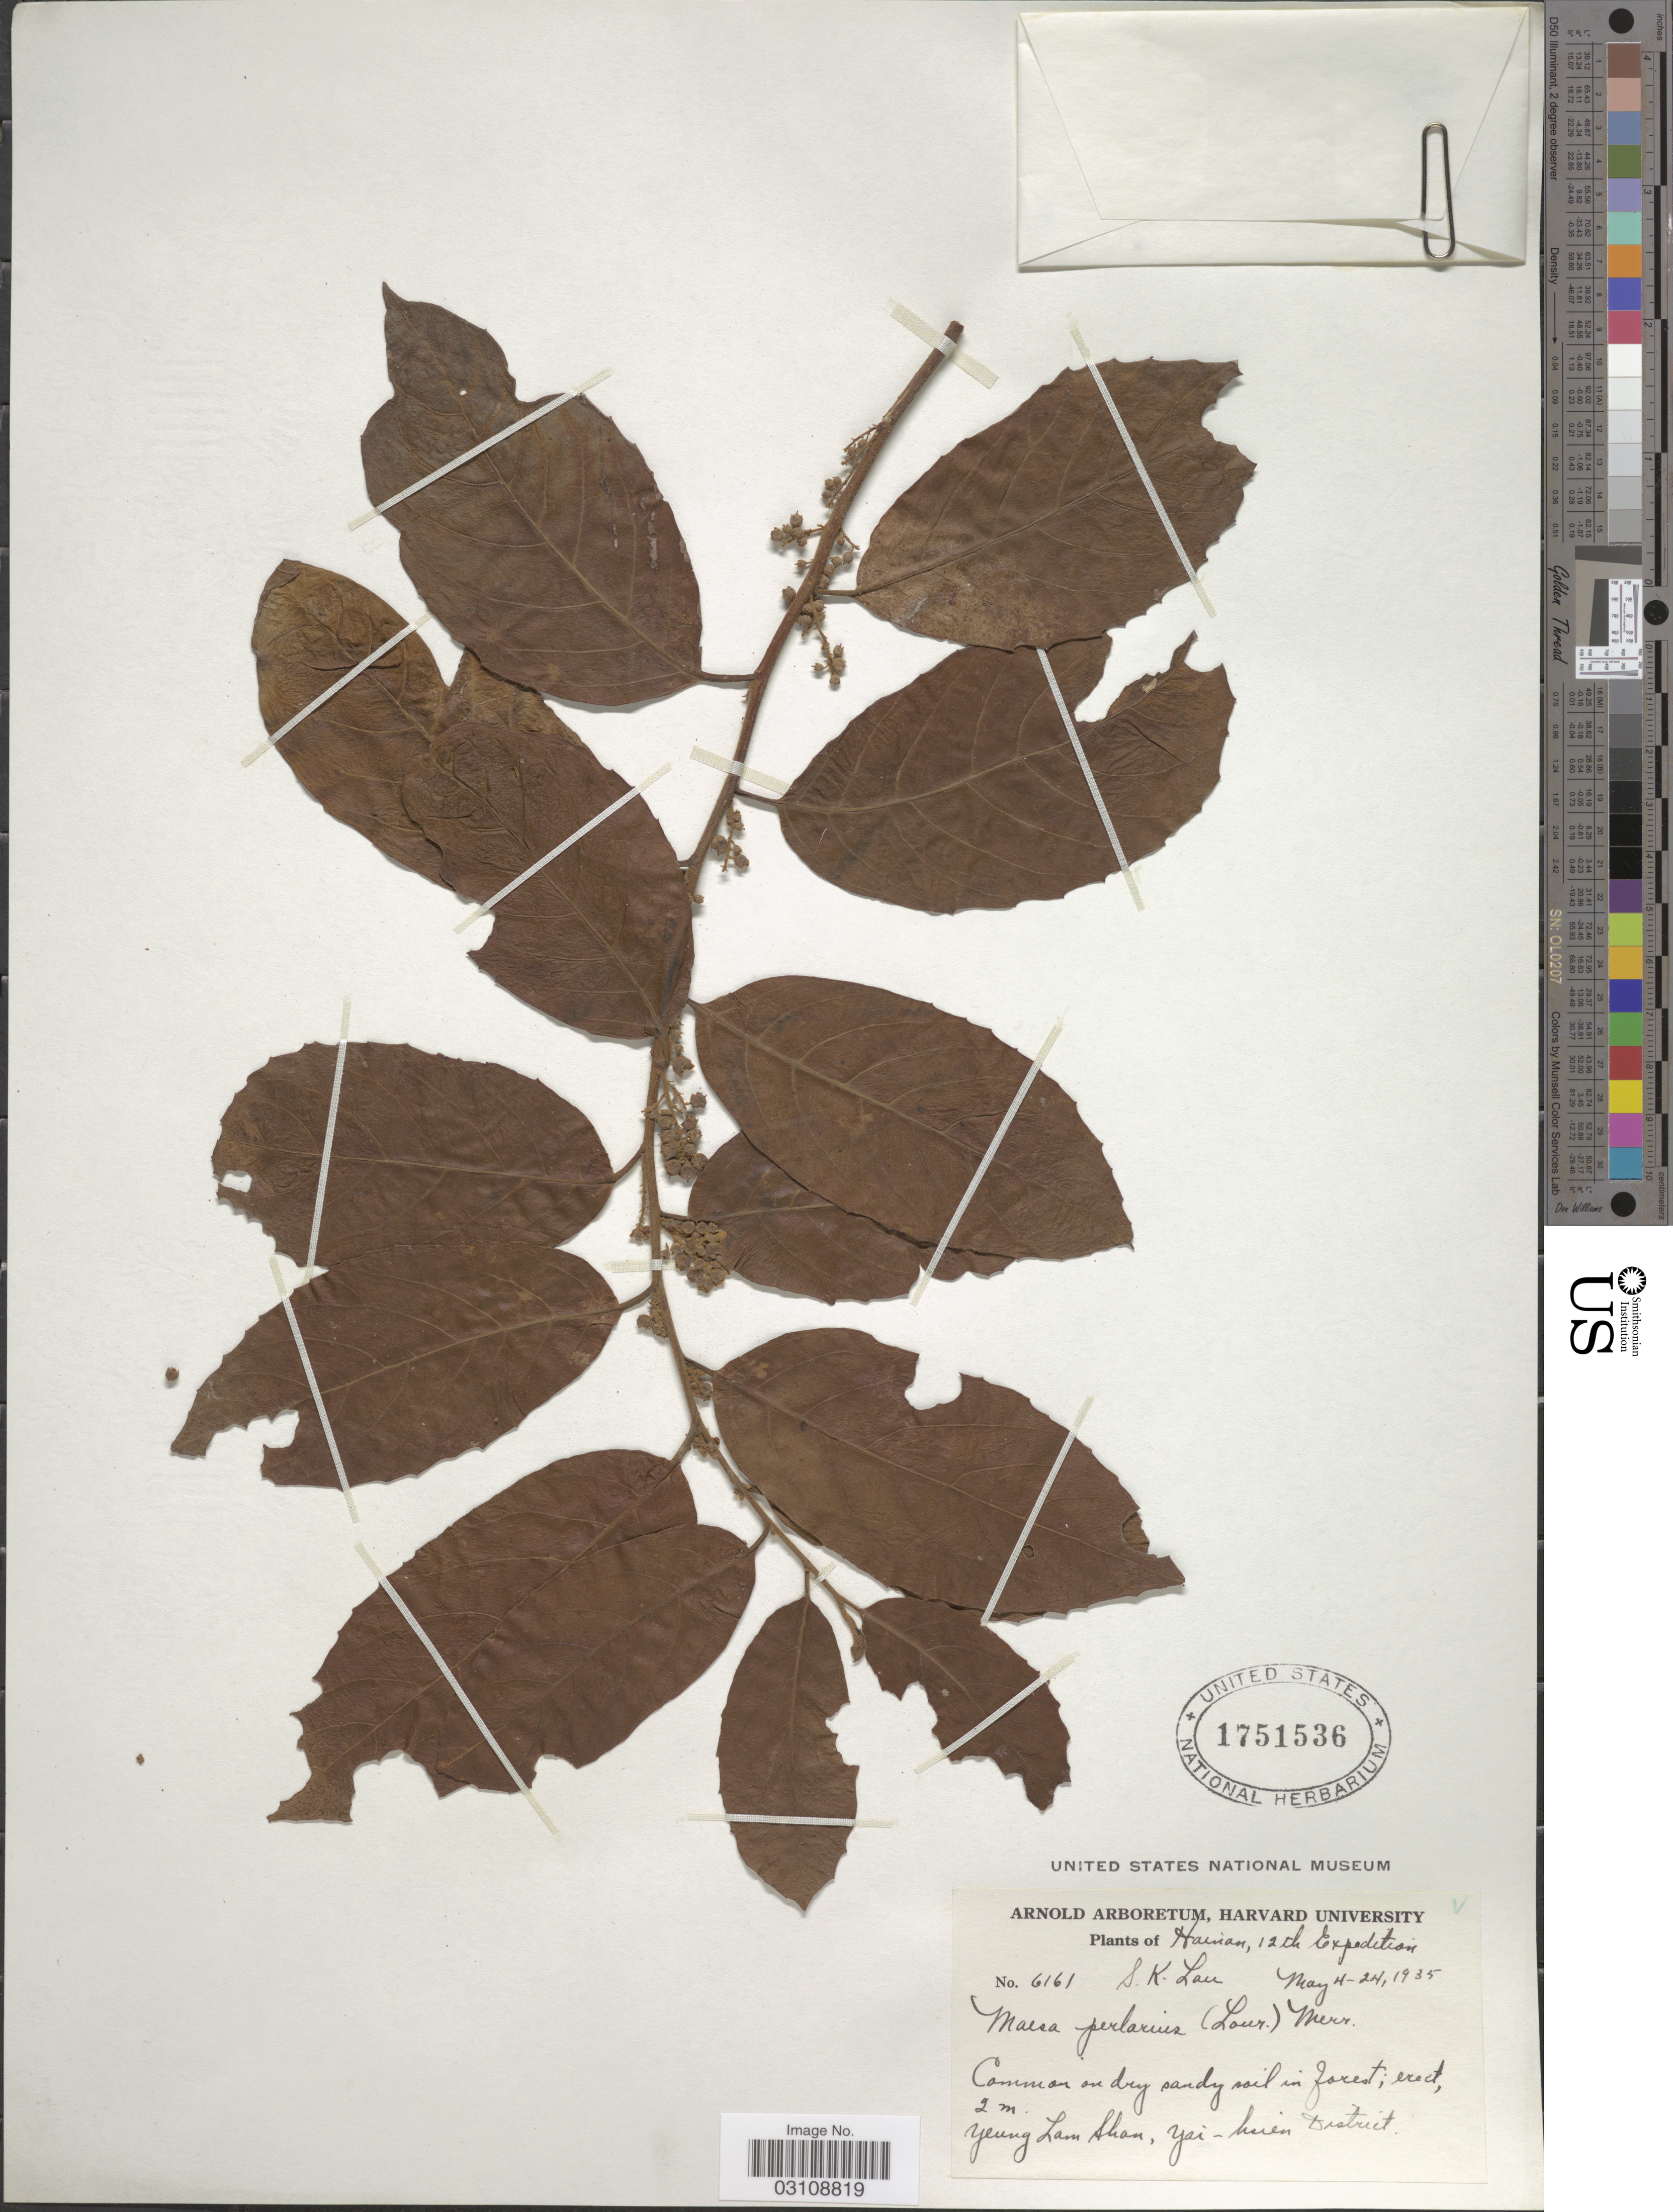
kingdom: Plantae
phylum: Tracheophyta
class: Magnoliopsida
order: Ericales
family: Primulaceae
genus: Maesa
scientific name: Maesa perlaria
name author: (Lour.) Merr.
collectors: S. K. Lau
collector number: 6161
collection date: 1935-05-04/1935-05-24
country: China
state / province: Hainan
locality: Yeung Lam Shan, Yai-hsien District.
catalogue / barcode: US 1751536